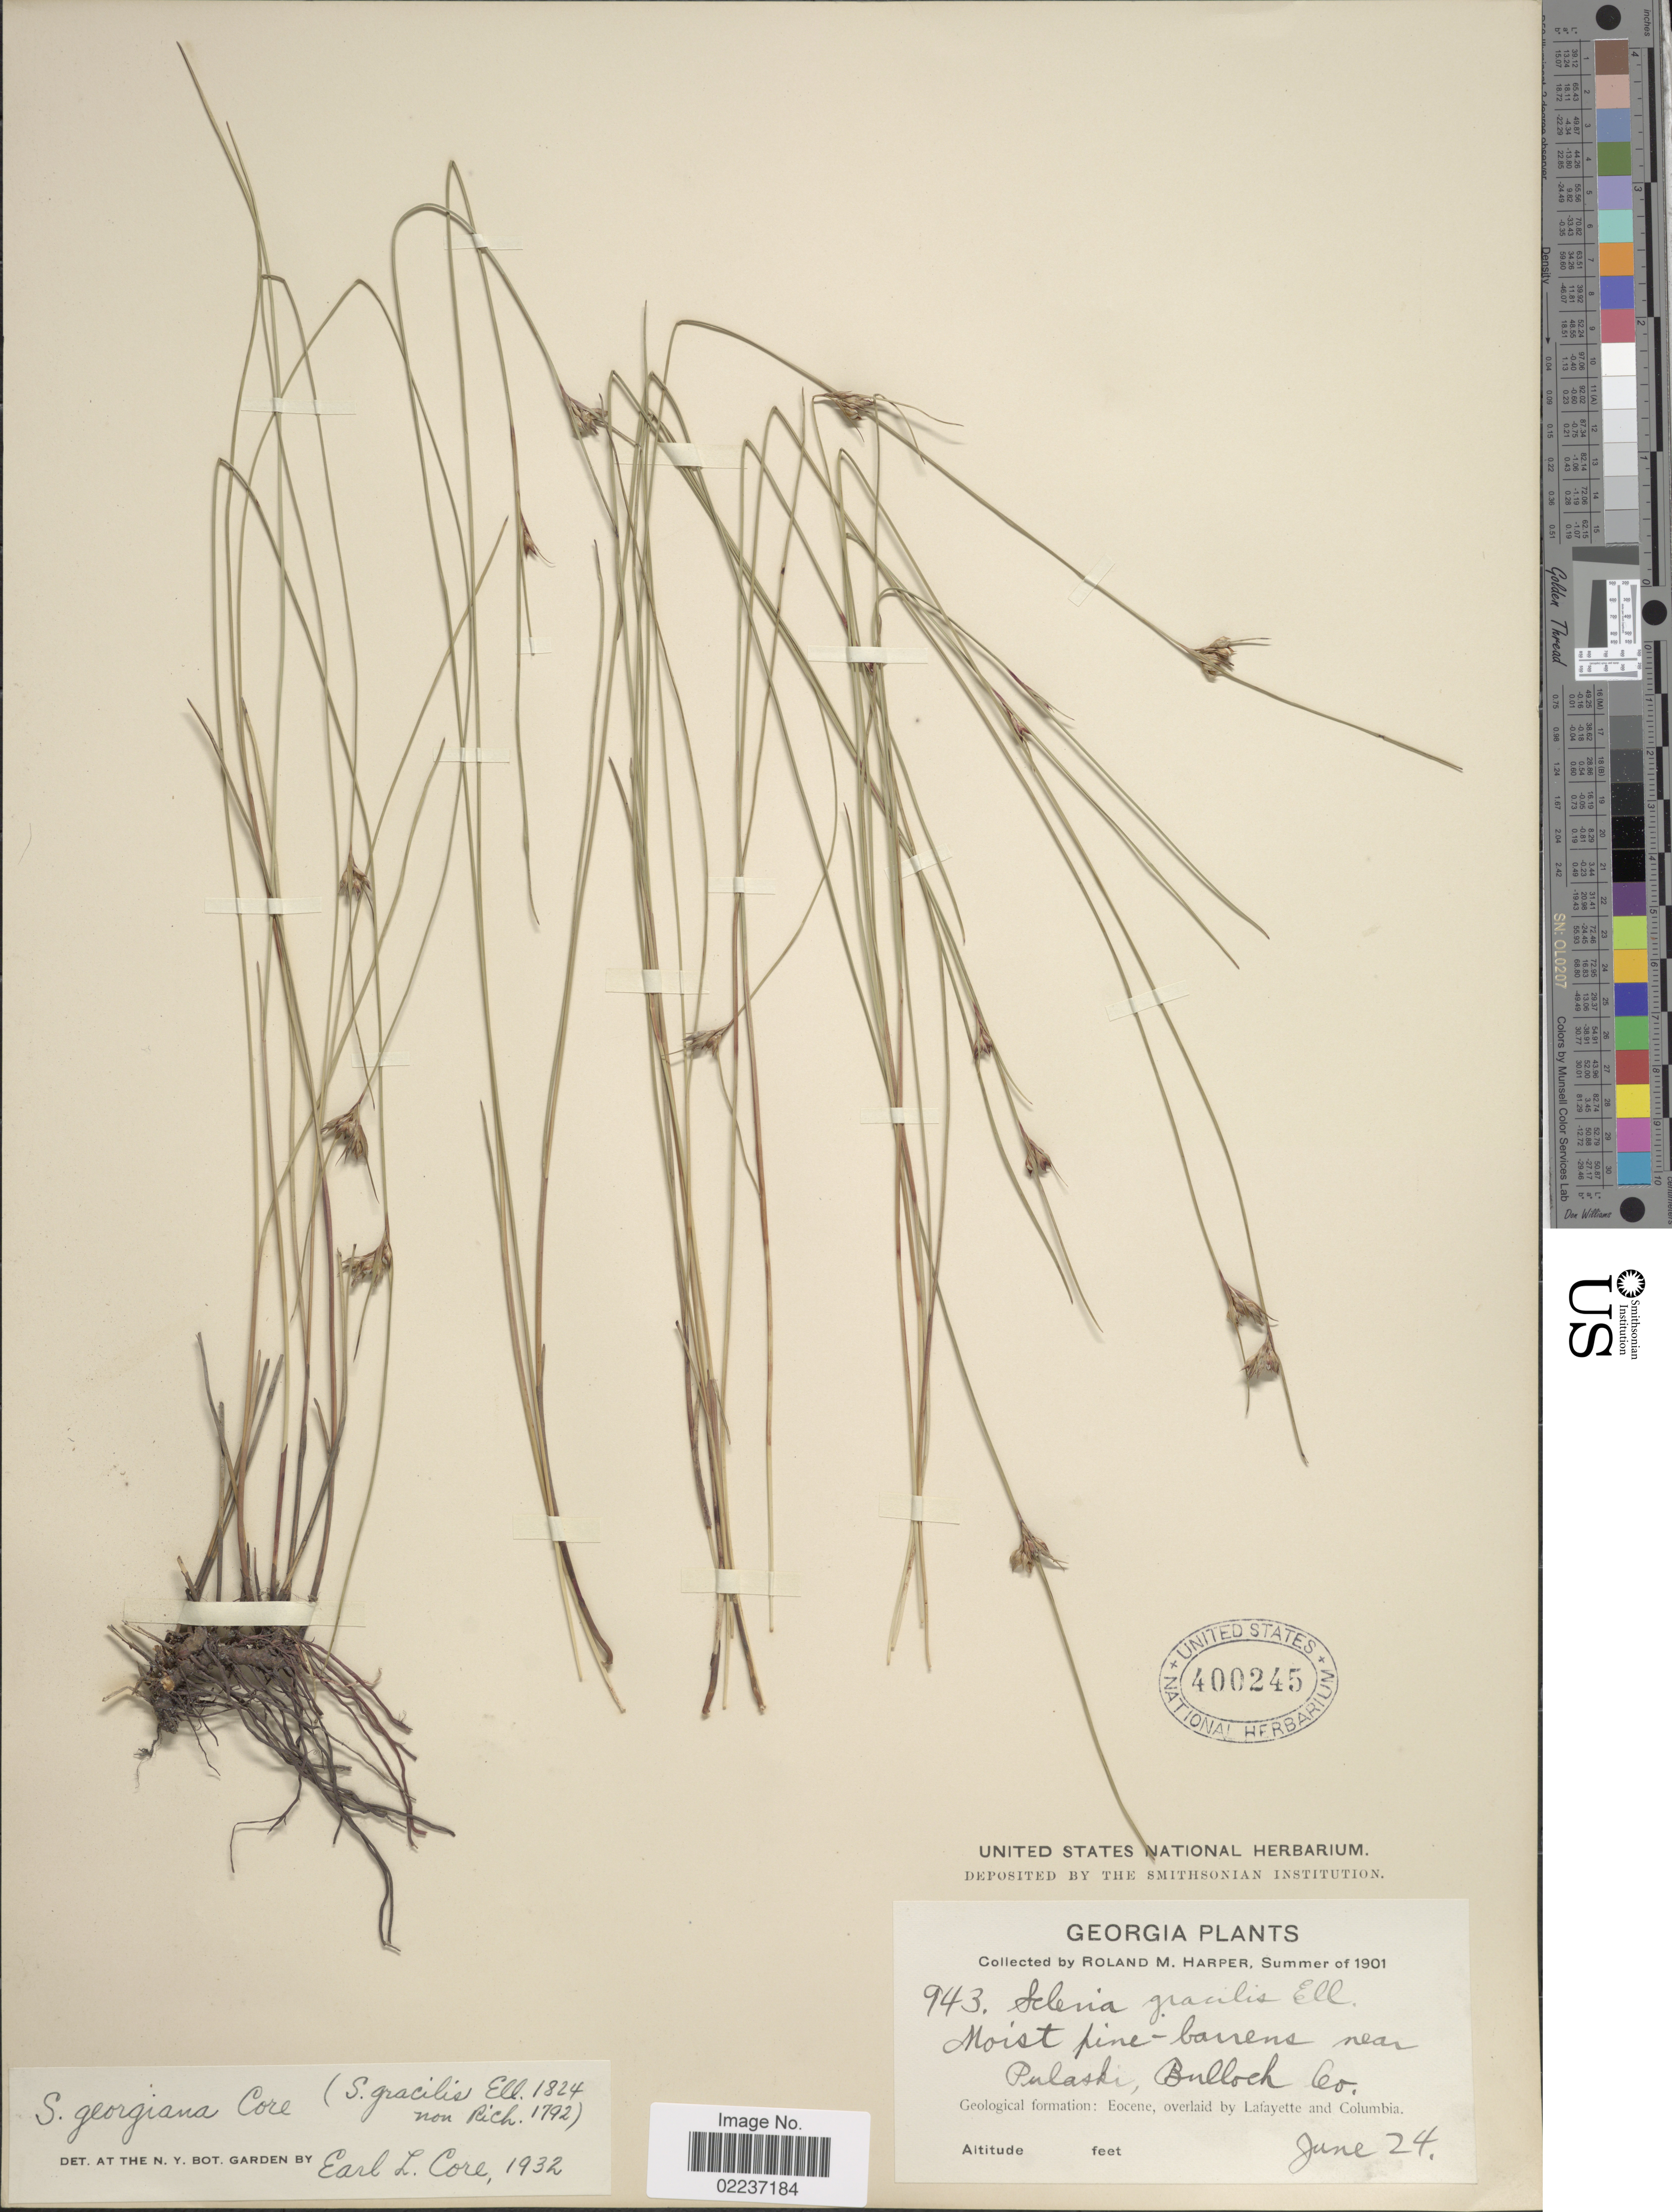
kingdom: Plantae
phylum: Tracheophyta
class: Liliopsida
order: Poales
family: Cyperaceae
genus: Scleria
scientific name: Scleria georgiana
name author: Core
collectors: R. M. Harper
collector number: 943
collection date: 1901-06-24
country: United States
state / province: Georgia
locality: Moist pine-barrens near Pulaski, Bullock Co.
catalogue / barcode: US 400245